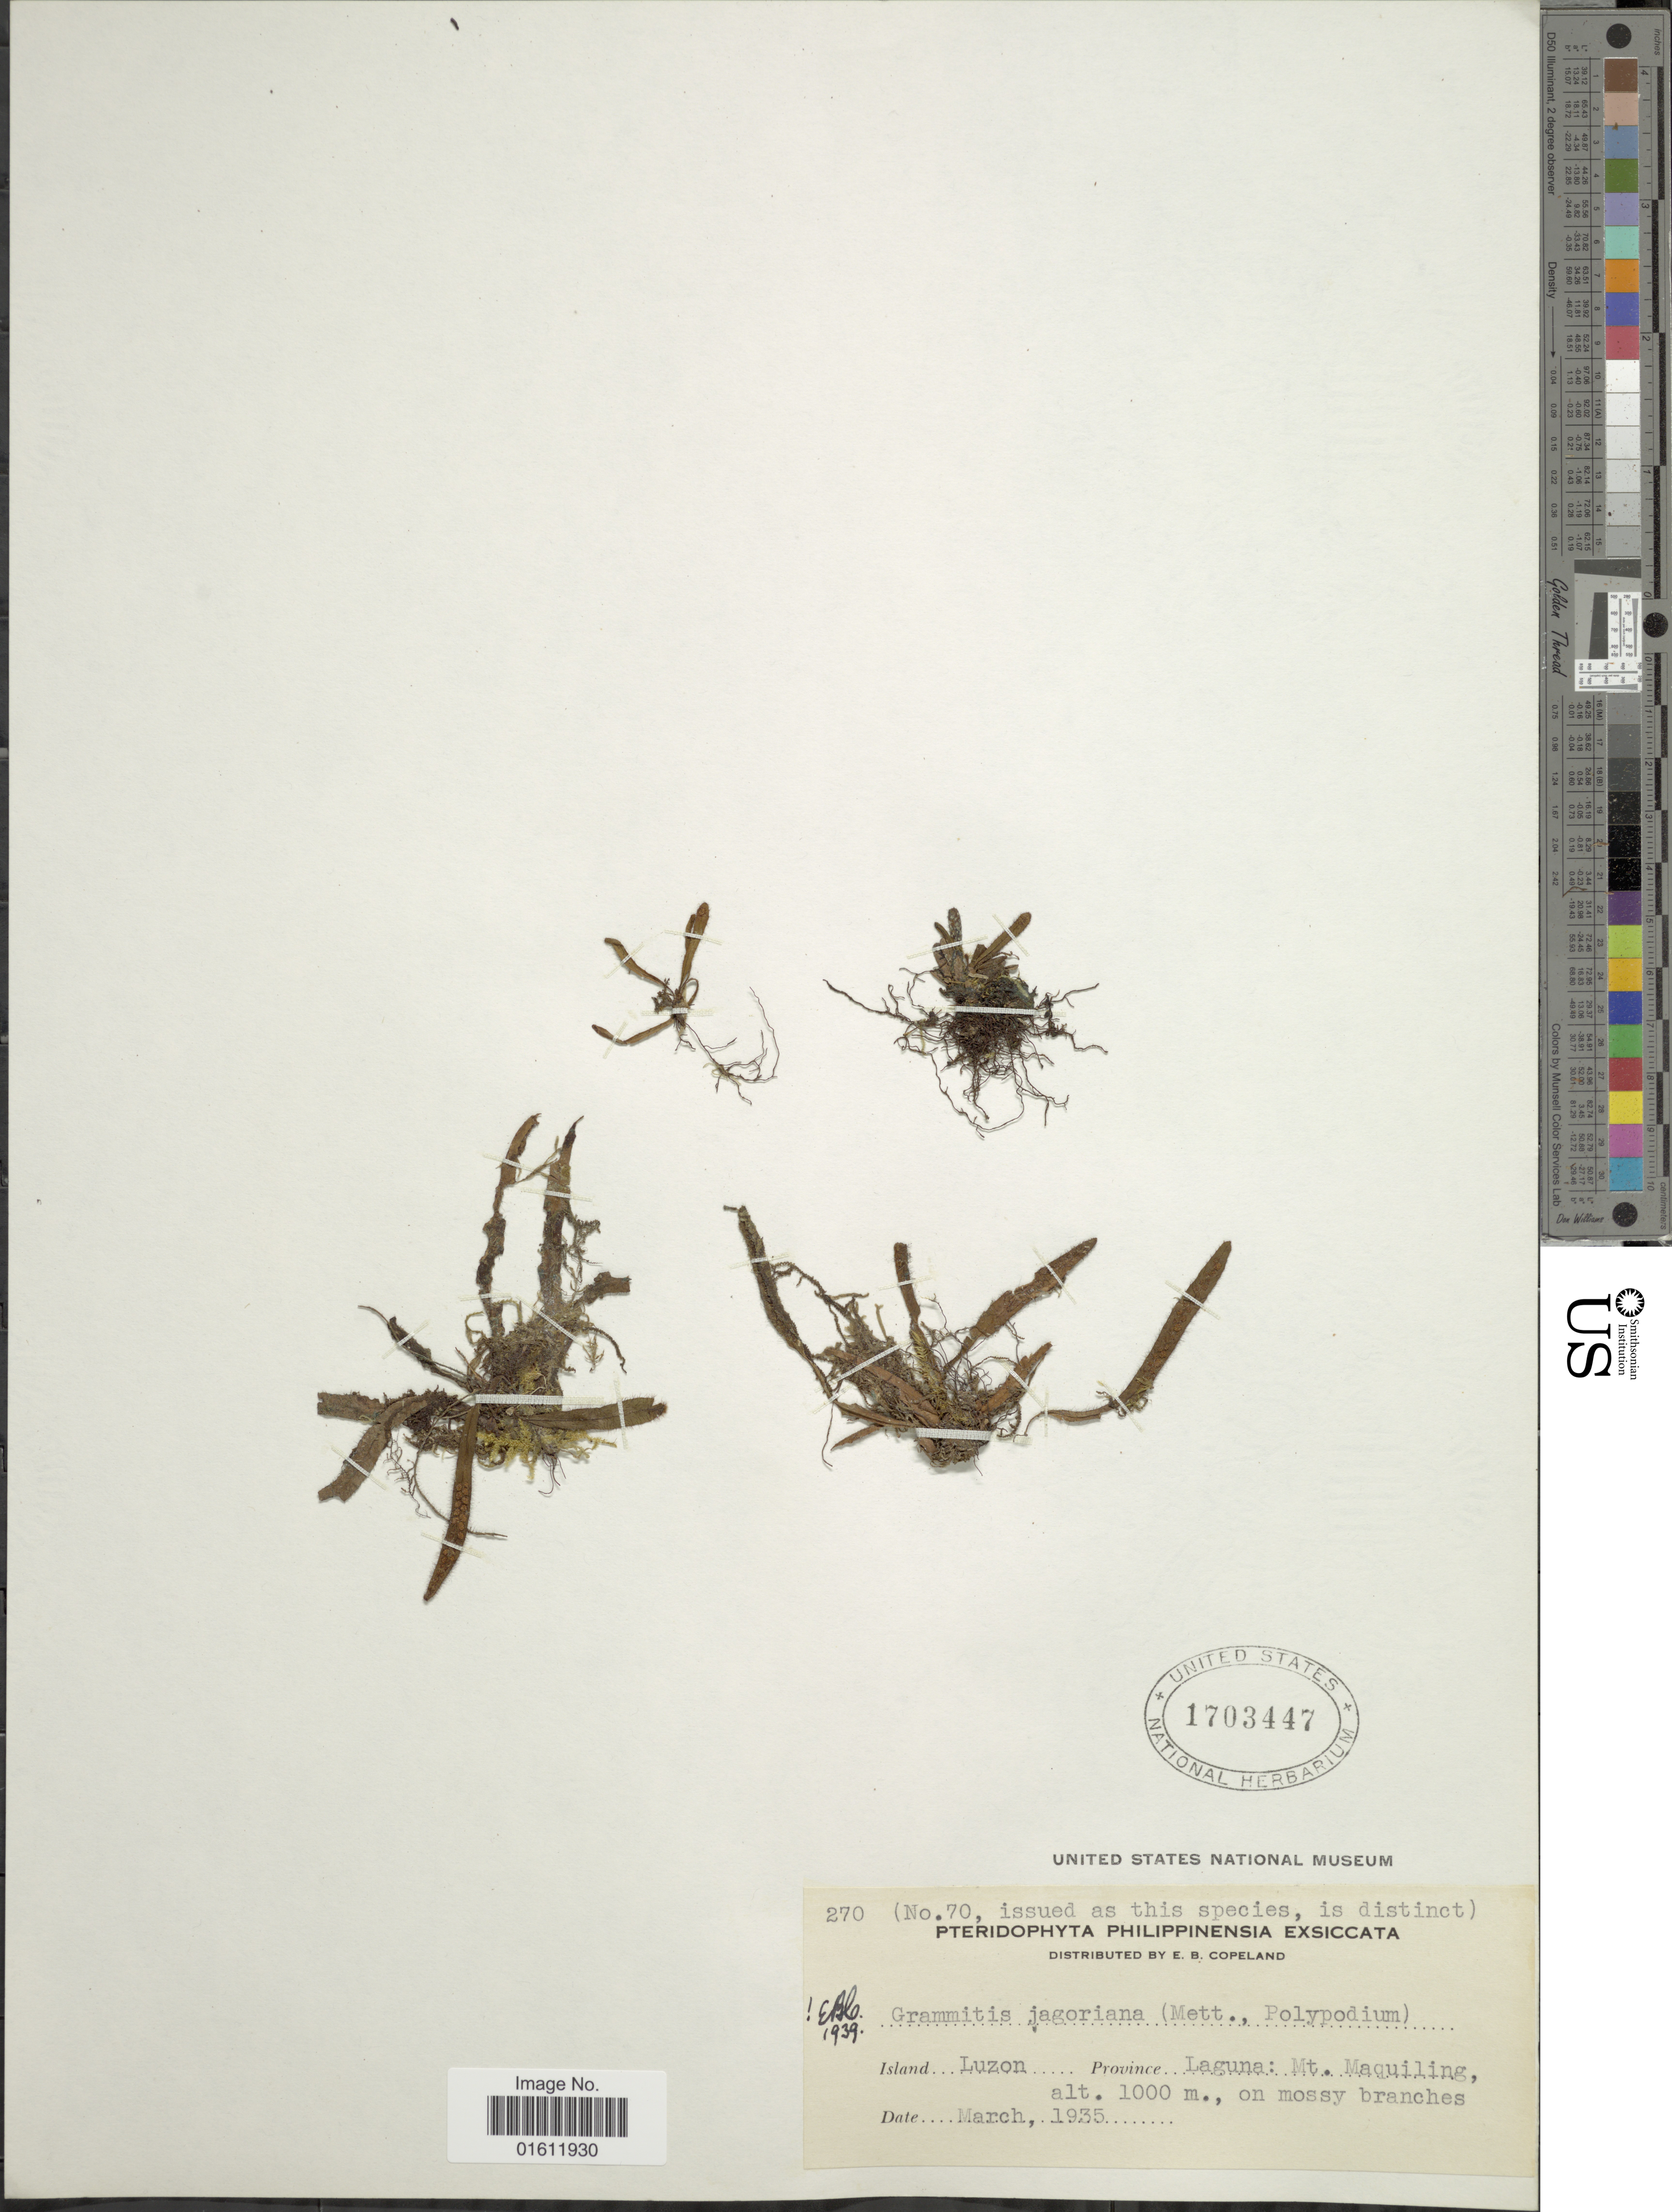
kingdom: Plantae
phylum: Tracheophyta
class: Polypodiopsida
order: Polypodiales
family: Polypodiaceae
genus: Radiogrammitis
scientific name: Radiogrammitis jagoriana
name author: (Mett. ex Kuhn) Parris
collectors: E. B. Copeland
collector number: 270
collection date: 1935-03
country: Philippines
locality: Island Luzon, Province Laguna: Mt Maquiling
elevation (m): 1000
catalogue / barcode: US 1703447